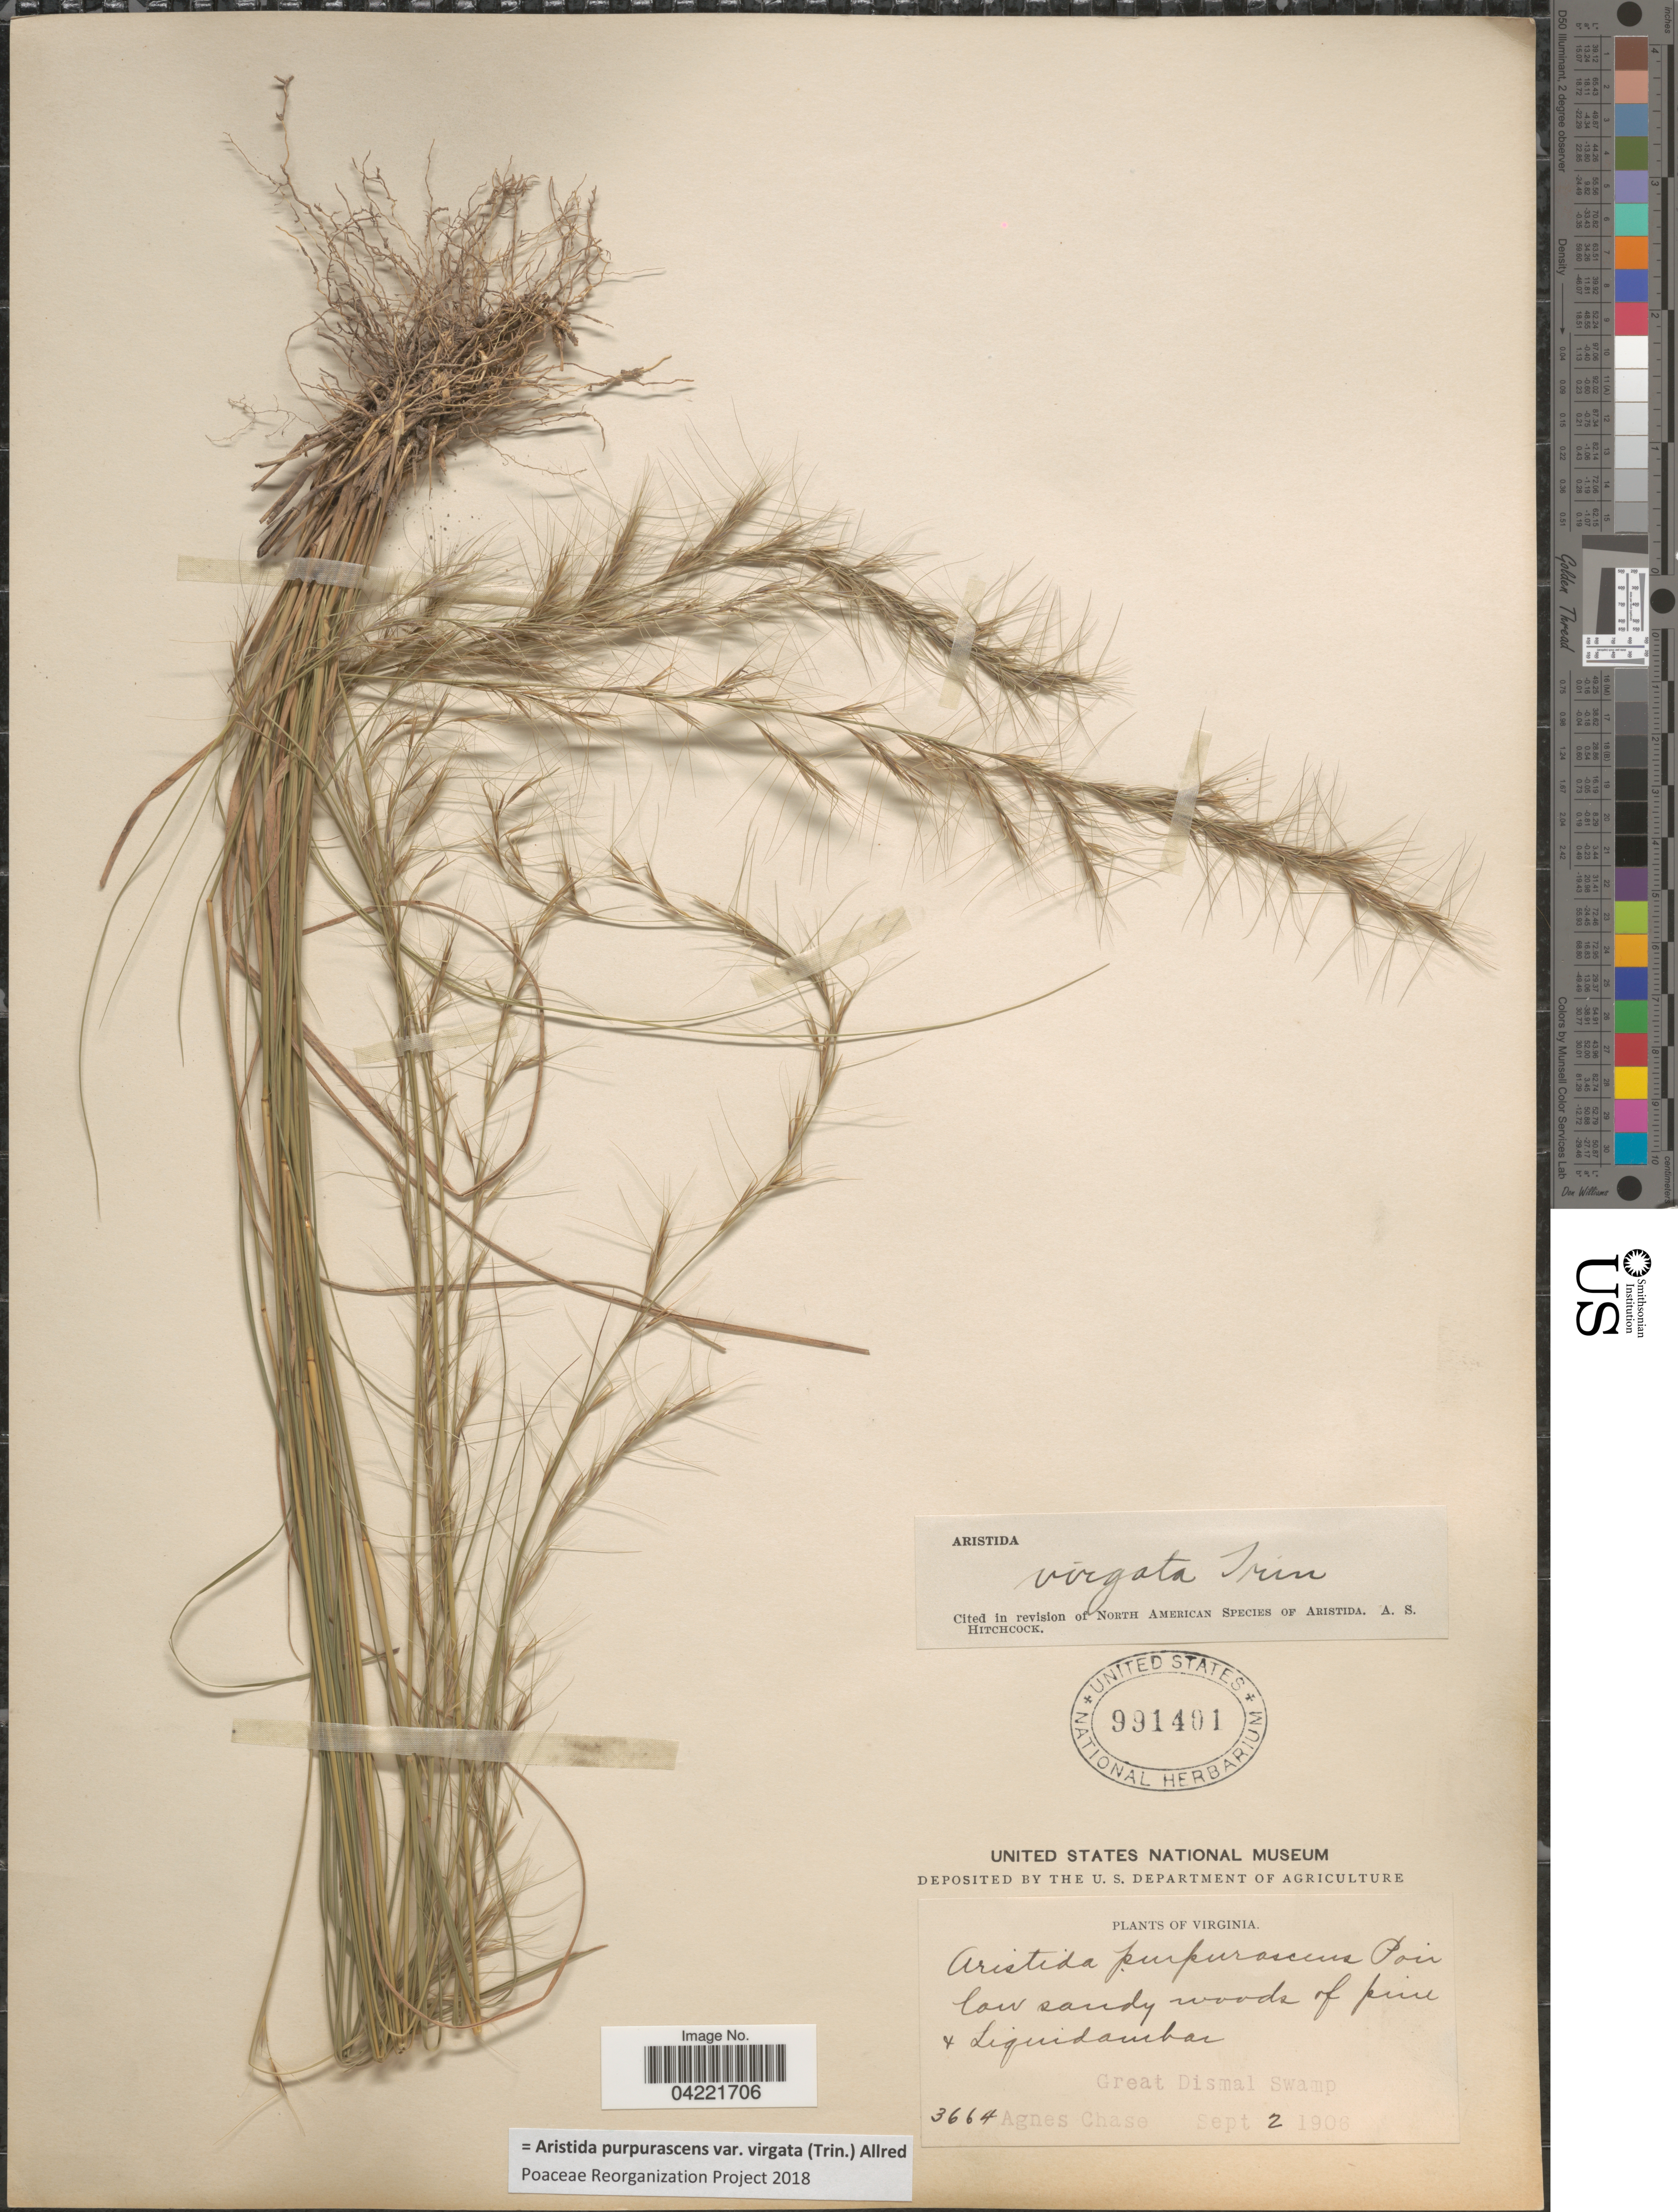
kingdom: Plantae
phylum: Tracheophyta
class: Liliopsida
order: Poales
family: Poaceae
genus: Aristida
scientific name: Aristida purpurascens var. virgata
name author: (Trin.) Allred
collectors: A. Chase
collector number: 3664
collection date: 1906-09-02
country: United States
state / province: Virginia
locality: Great Dismal Swamp.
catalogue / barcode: US 991401